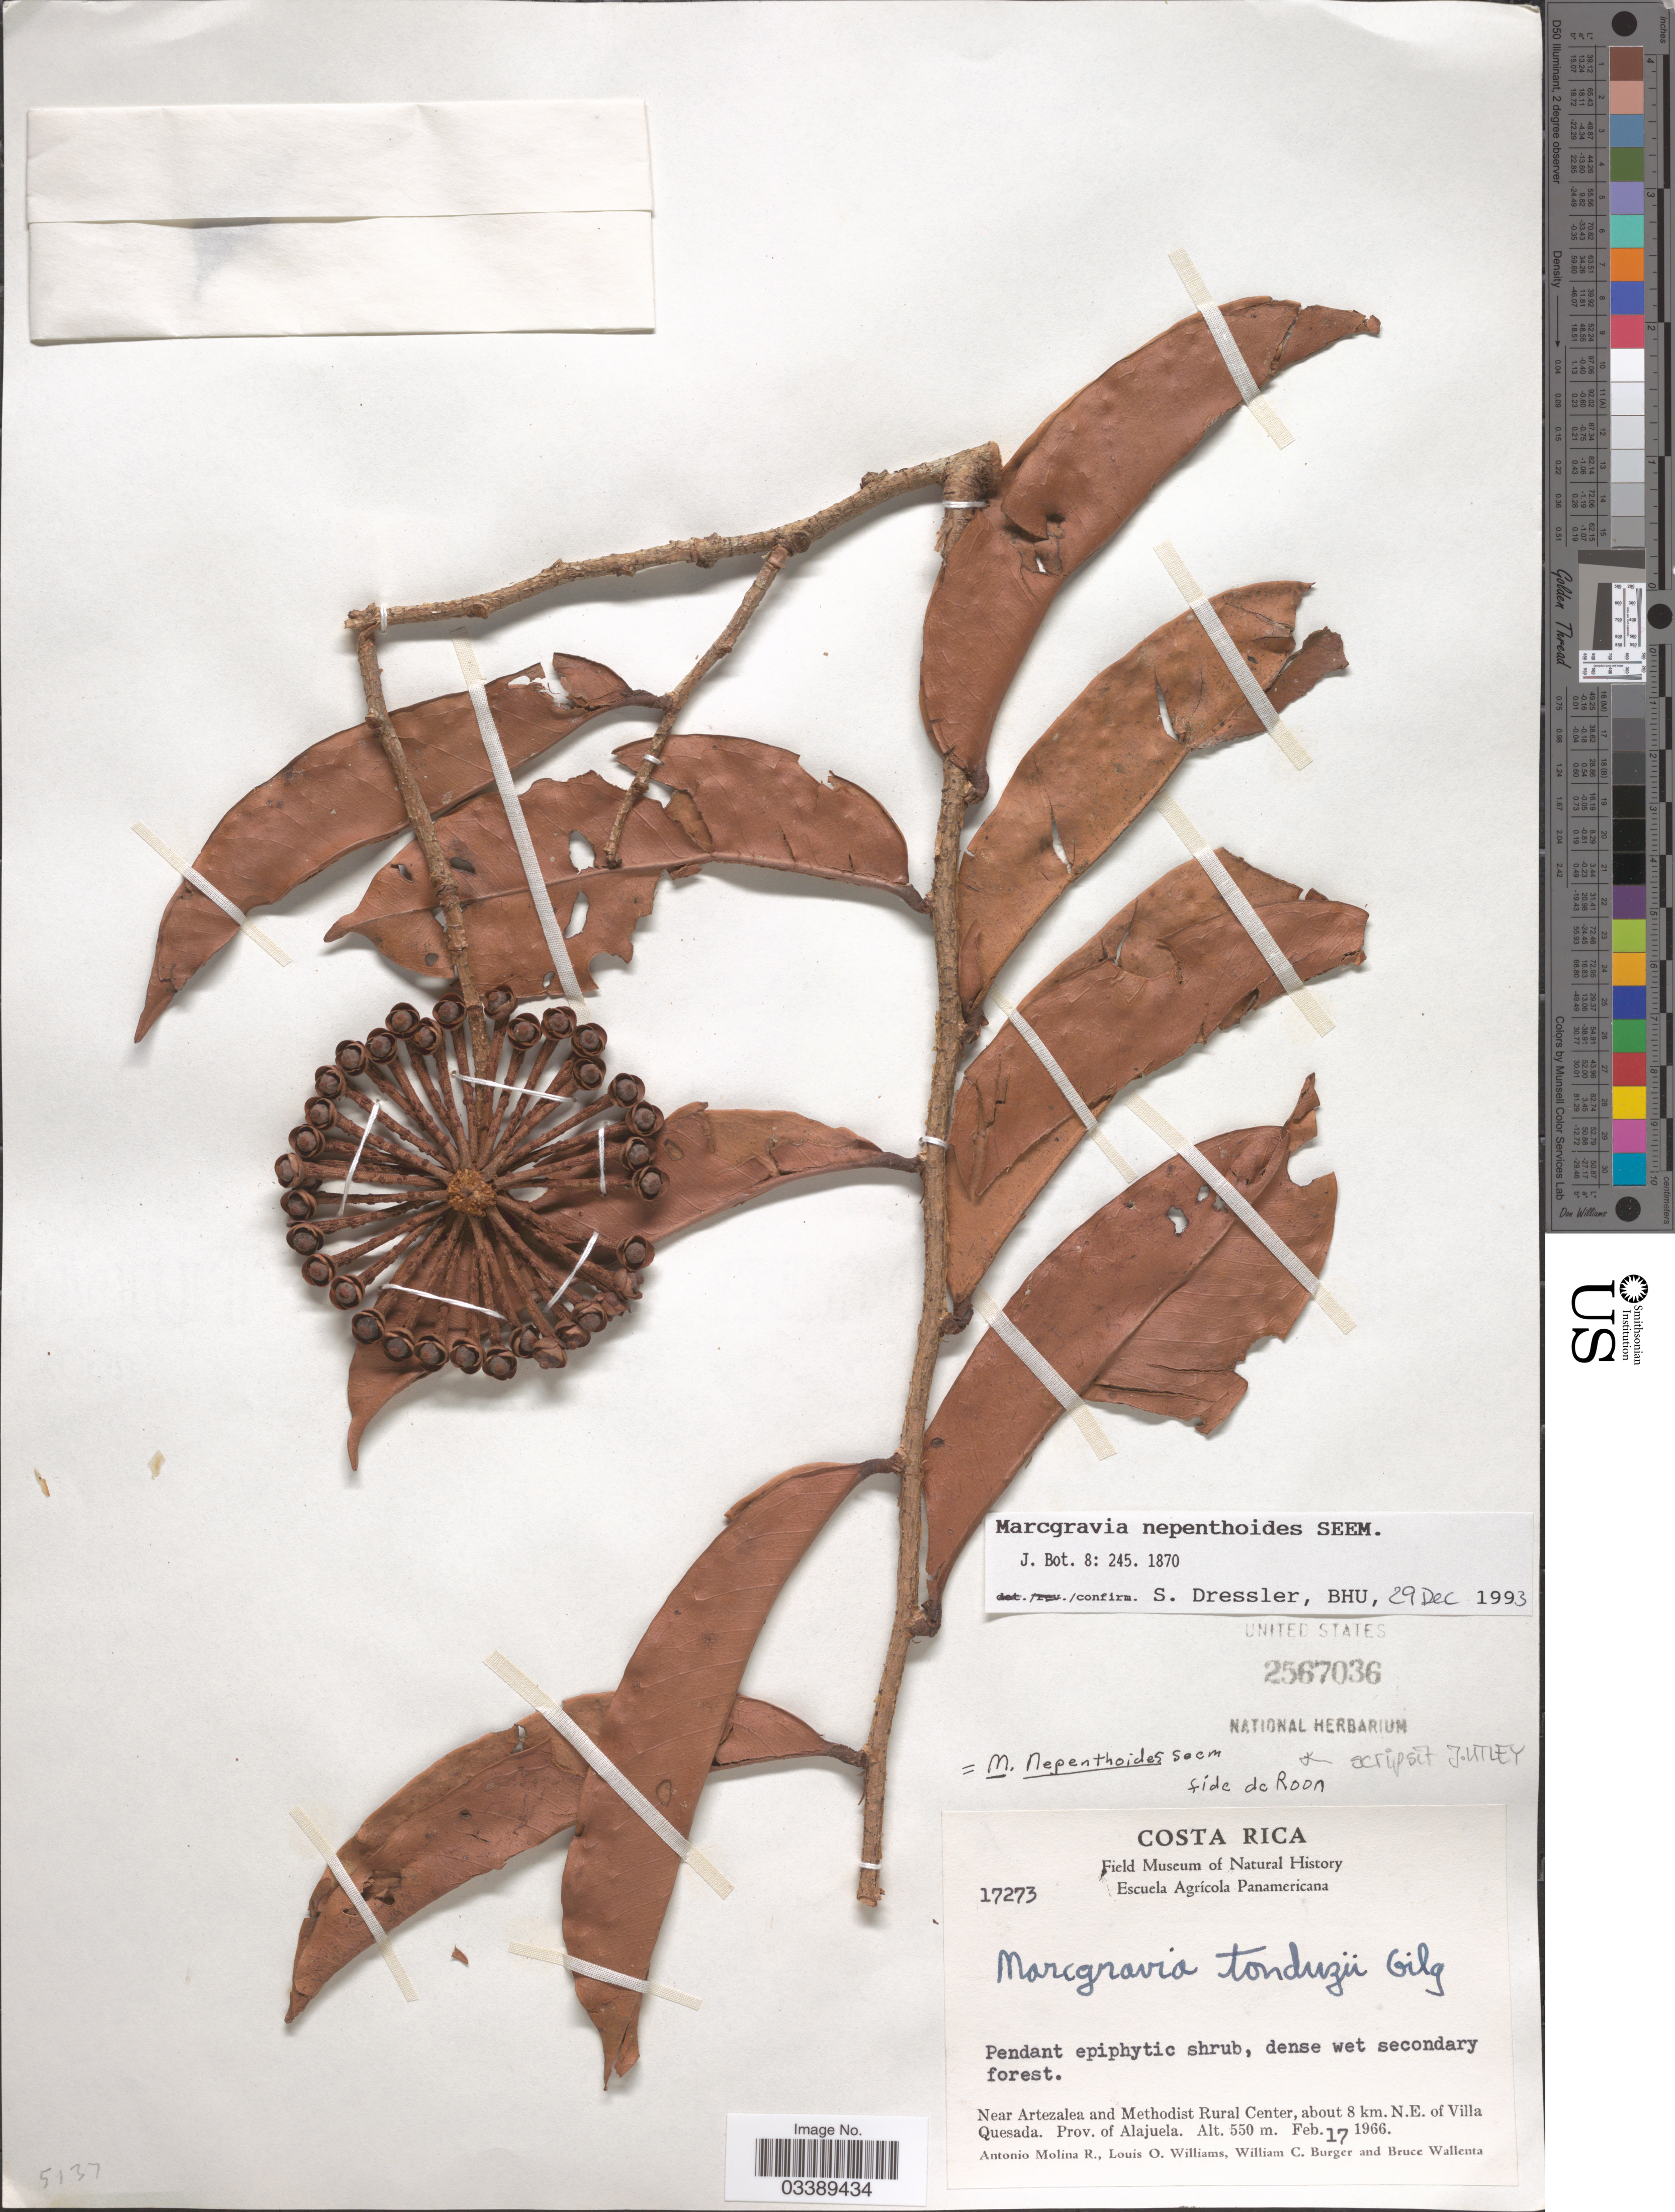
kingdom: Plantae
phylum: Tracheophyta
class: Magnoliopsida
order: Ericales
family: Marcgraviaceae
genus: Marcgravia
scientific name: Marcgravia nepenthoides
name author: Seem.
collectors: A. Molina R., L. O. Williams, W. Burger & B. Wallenta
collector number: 17273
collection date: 1966-02-17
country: Costa Rica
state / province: Alajuela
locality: Near Artezalea and Methodist Rural Center, about 8 km. N.E. of Villa Quesada.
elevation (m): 550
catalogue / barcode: US 2567036